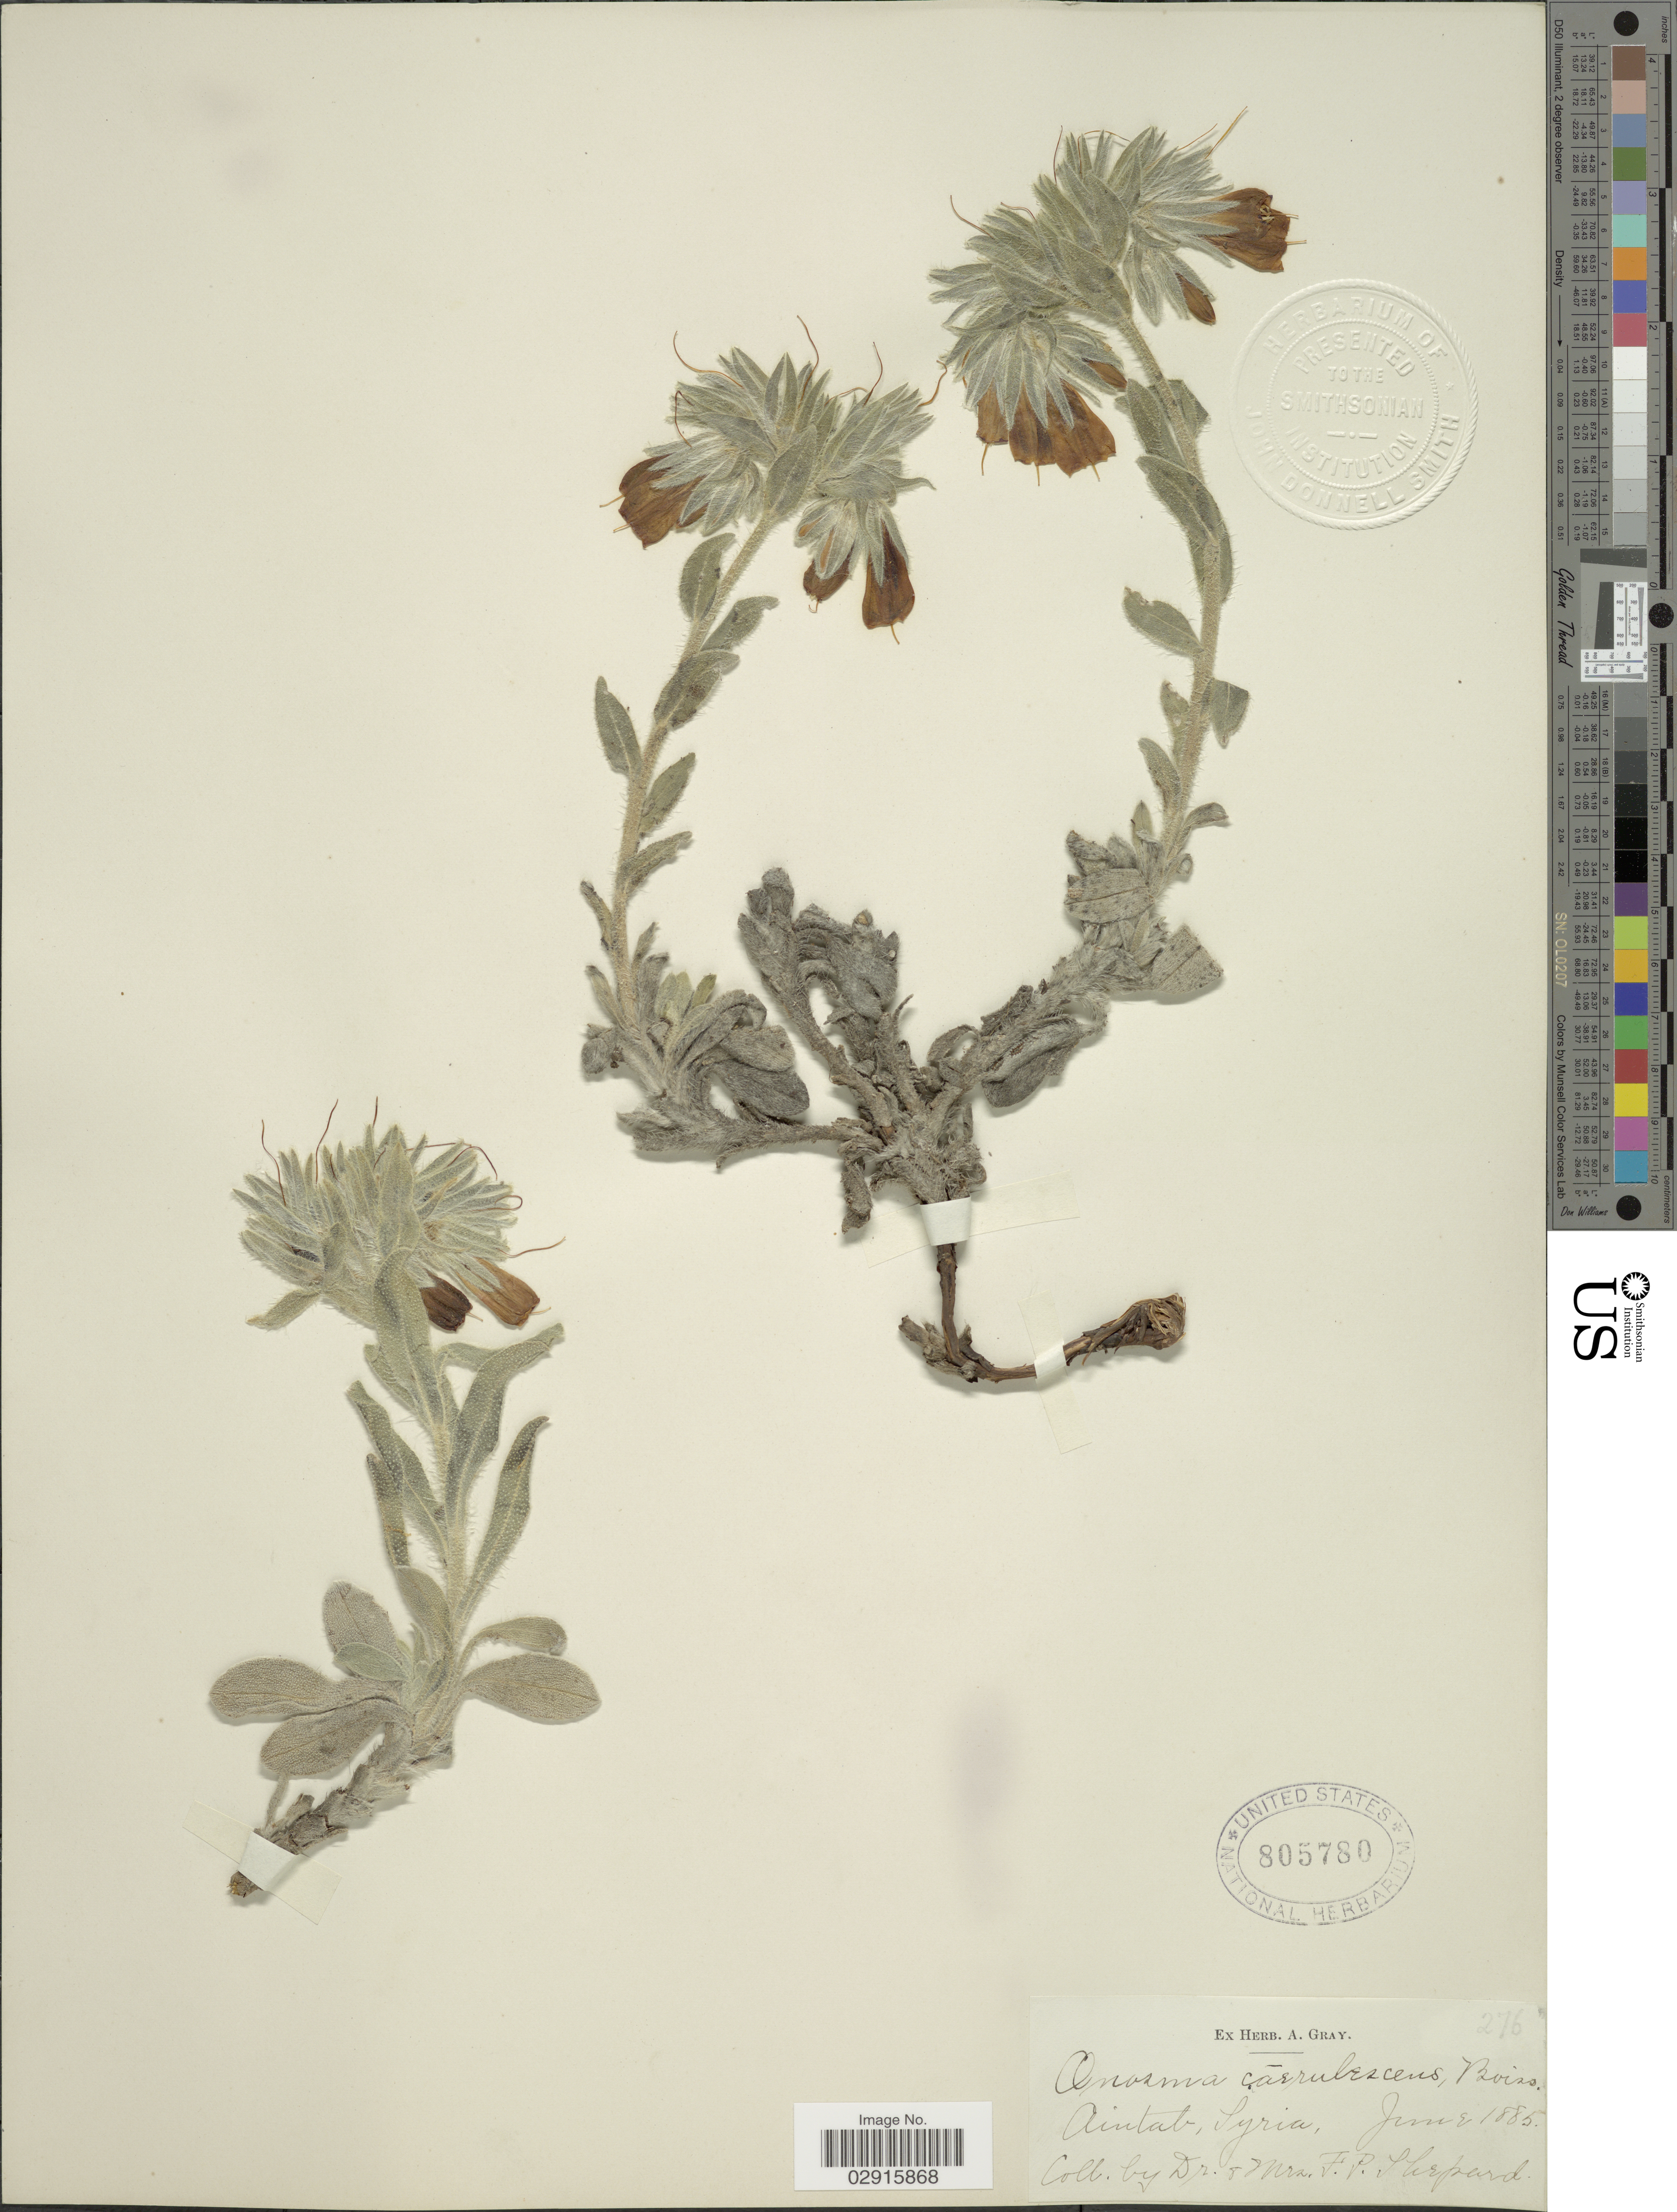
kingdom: Plantae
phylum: Tracheophyta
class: Magnoliopsida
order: Boraginales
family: Boraginaceae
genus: Onosma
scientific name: Onosma caerulescens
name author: Boiss.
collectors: Mrs. Shepard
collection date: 1885-06-02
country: Syria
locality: Aintab.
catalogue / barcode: US 805780